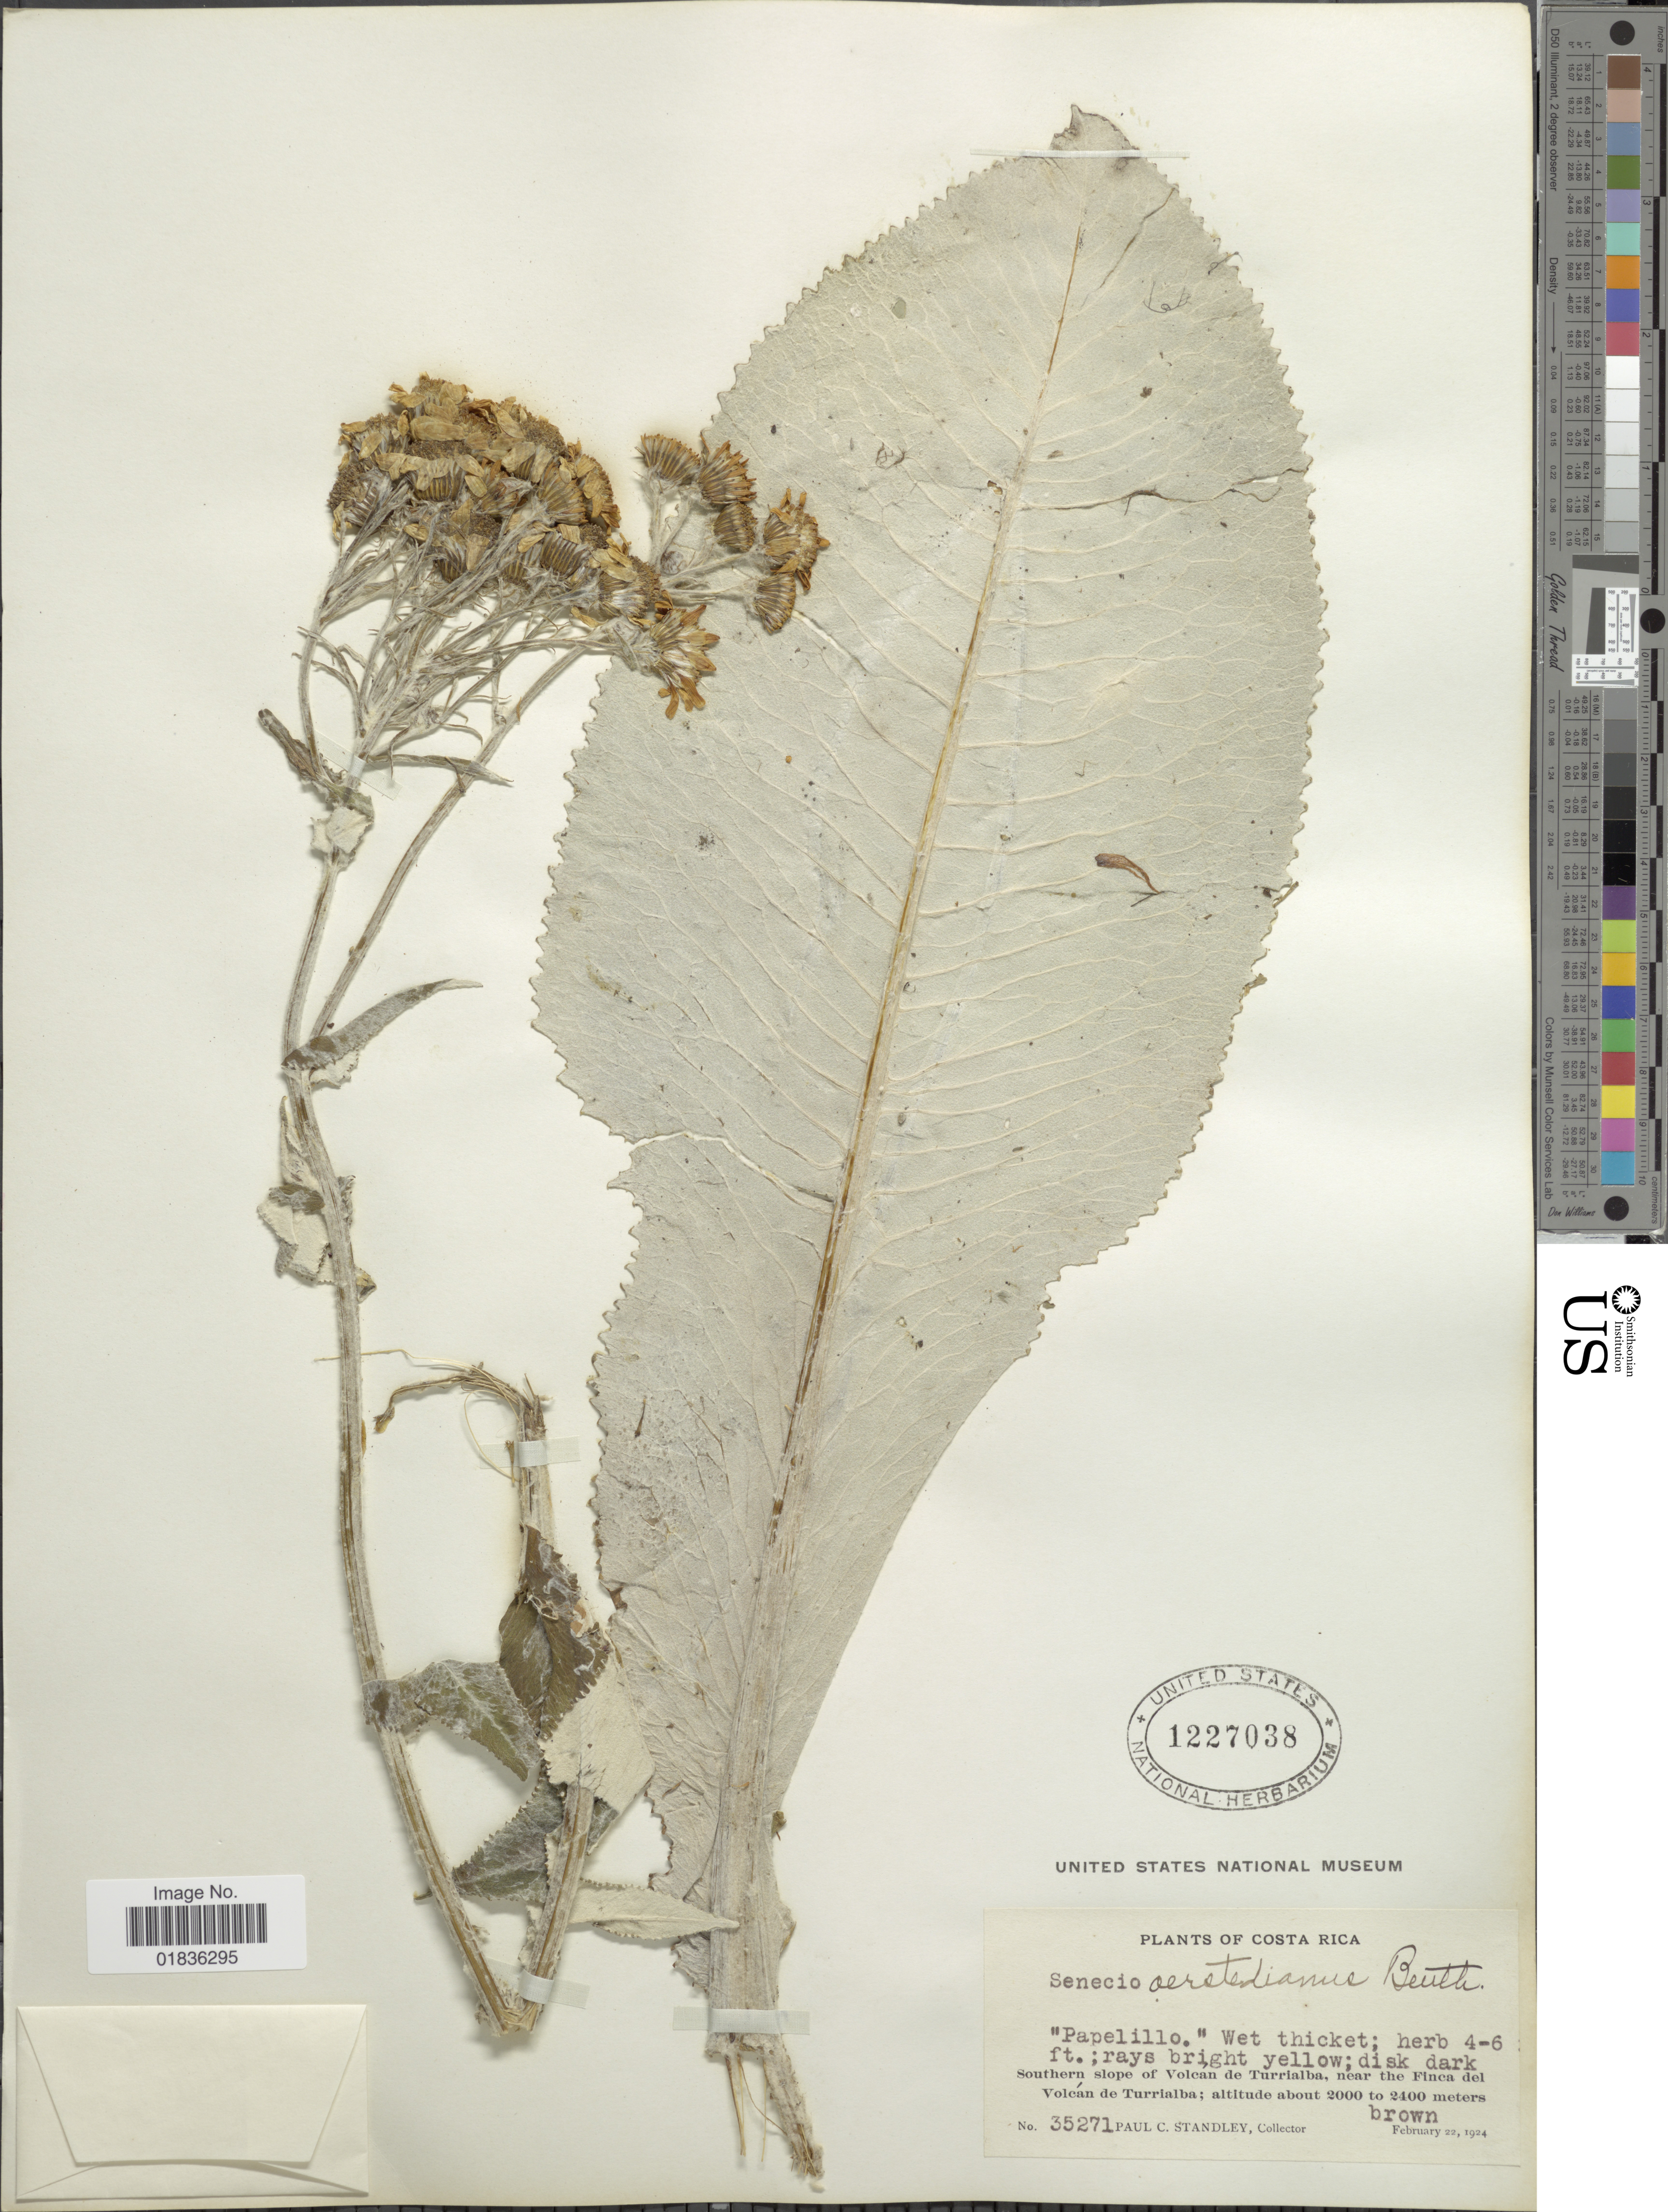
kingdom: Plantae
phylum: Tracheophyta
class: Magnoliopsida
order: Asterales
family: Asteraceae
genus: Senecio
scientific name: Senecio oerstedianus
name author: Benth.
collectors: P. C. Standley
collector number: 35271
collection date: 1924-02-22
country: Costa Rica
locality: Southern slope of Volcan de Turrialba, near the Finca del Volcan de Turrialba.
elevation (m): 2000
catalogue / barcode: US 1227038